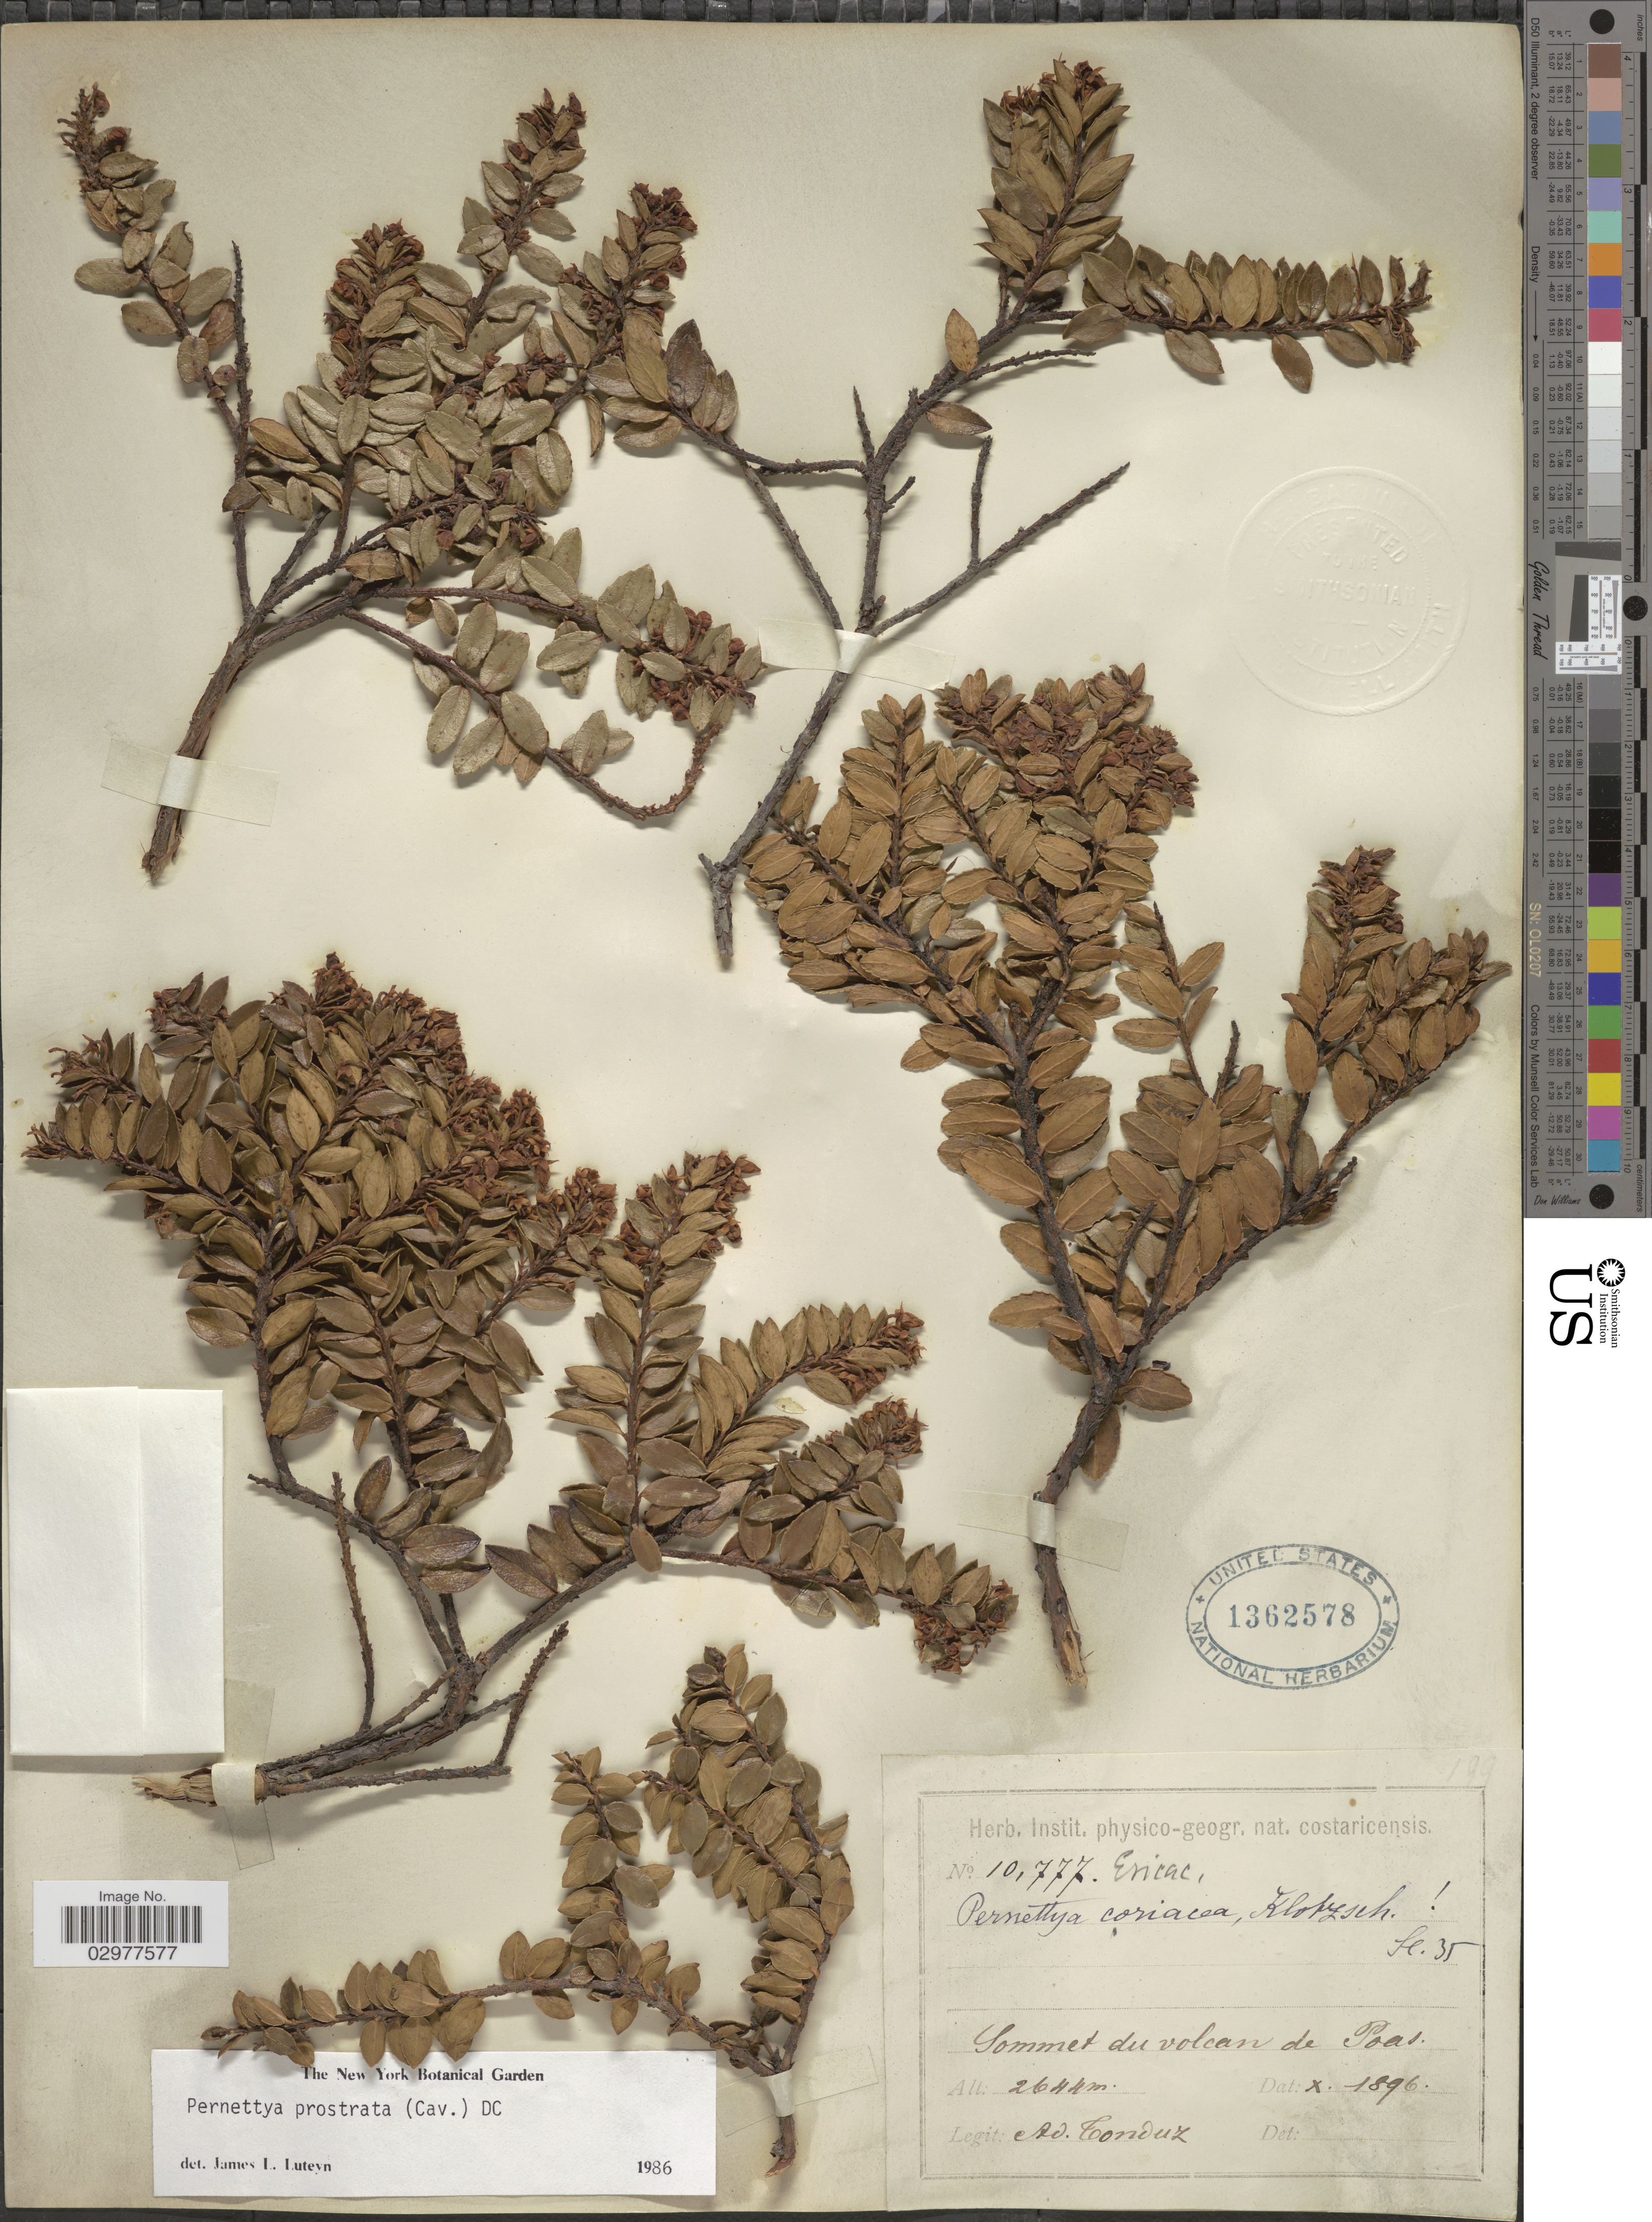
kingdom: Plantae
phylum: Tracheophyta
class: Magnoliopsida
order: Ericales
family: Ericaceae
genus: Pernettya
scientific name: Pernettya prostrata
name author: (Cav.) DC.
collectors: A. Tonduz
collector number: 10777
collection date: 1896-10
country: Costa Rica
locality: Sommet du volcan de Poas.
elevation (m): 2644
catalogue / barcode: US 1362578